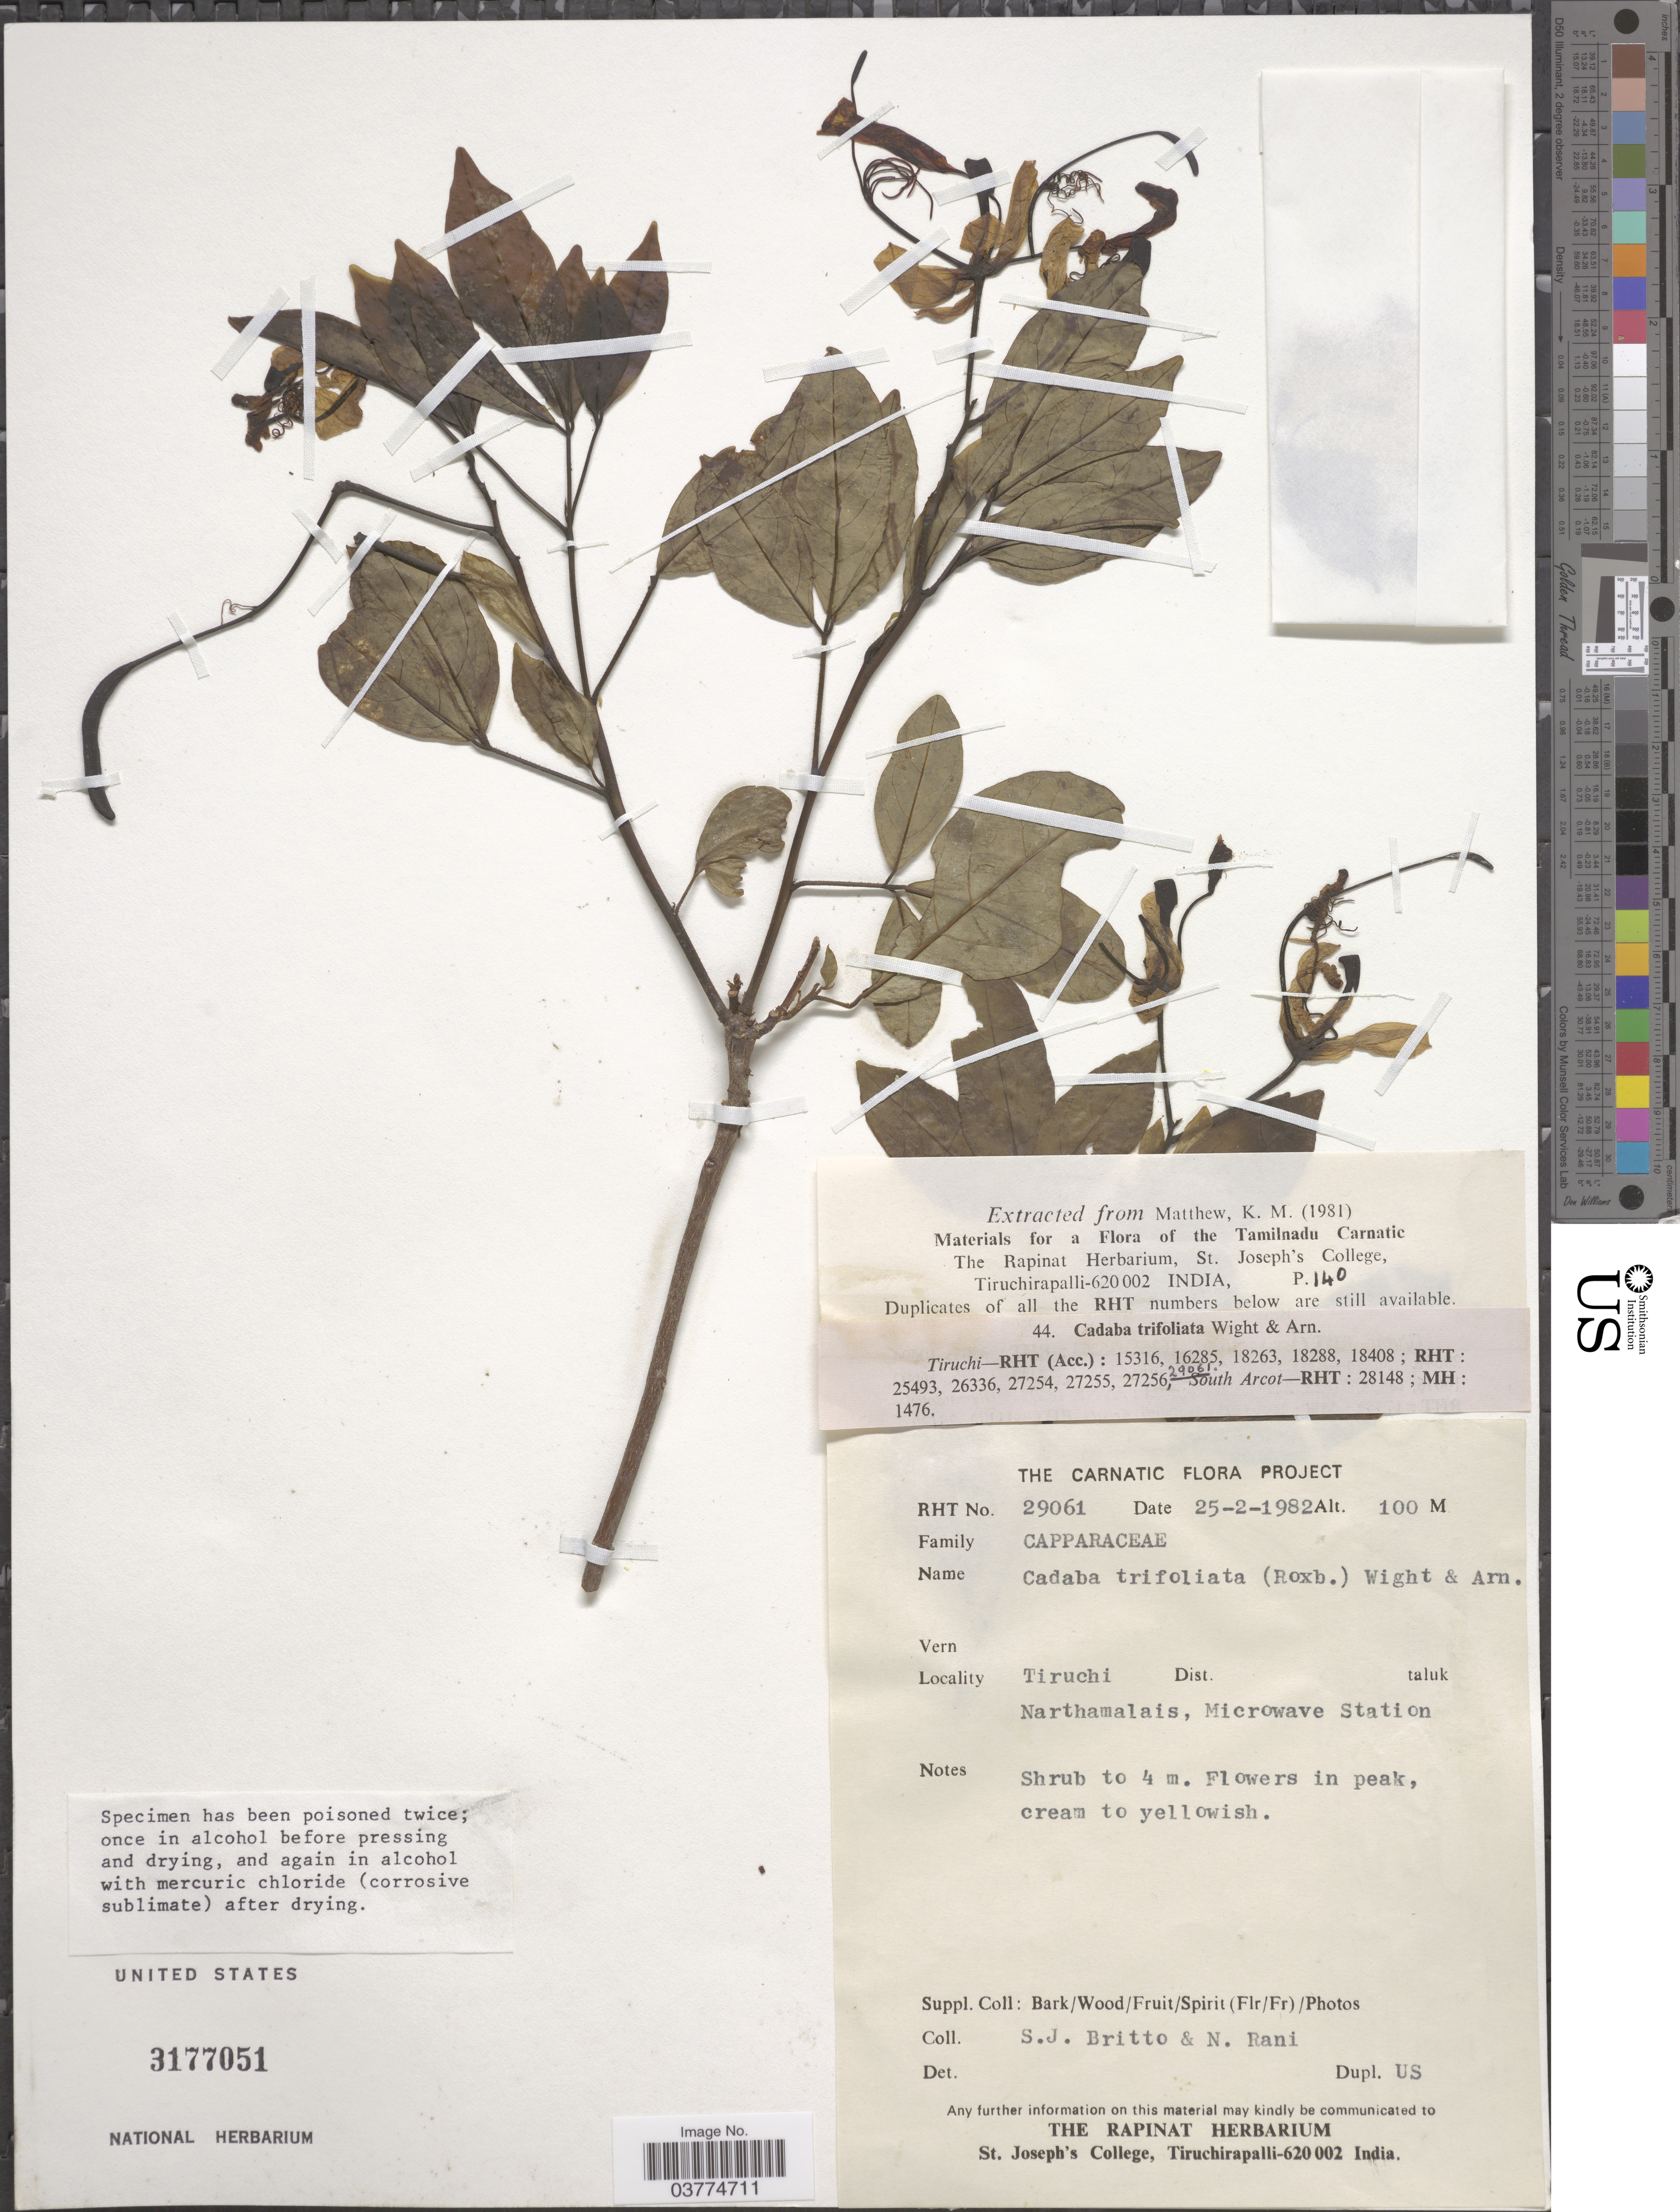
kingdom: Plantae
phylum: Tracheophyta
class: Magnoliopsida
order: Brassicales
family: Capparaceae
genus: Cadaba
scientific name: Cadaba trifoliata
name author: (Roxb.) Wight & Arn.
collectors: S. J. Britto & N. Rani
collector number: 29061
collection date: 1982-02-25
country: India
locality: Tiruchi taluk Narthamalais, Microwave Station.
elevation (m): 100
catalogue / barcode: US 3177051